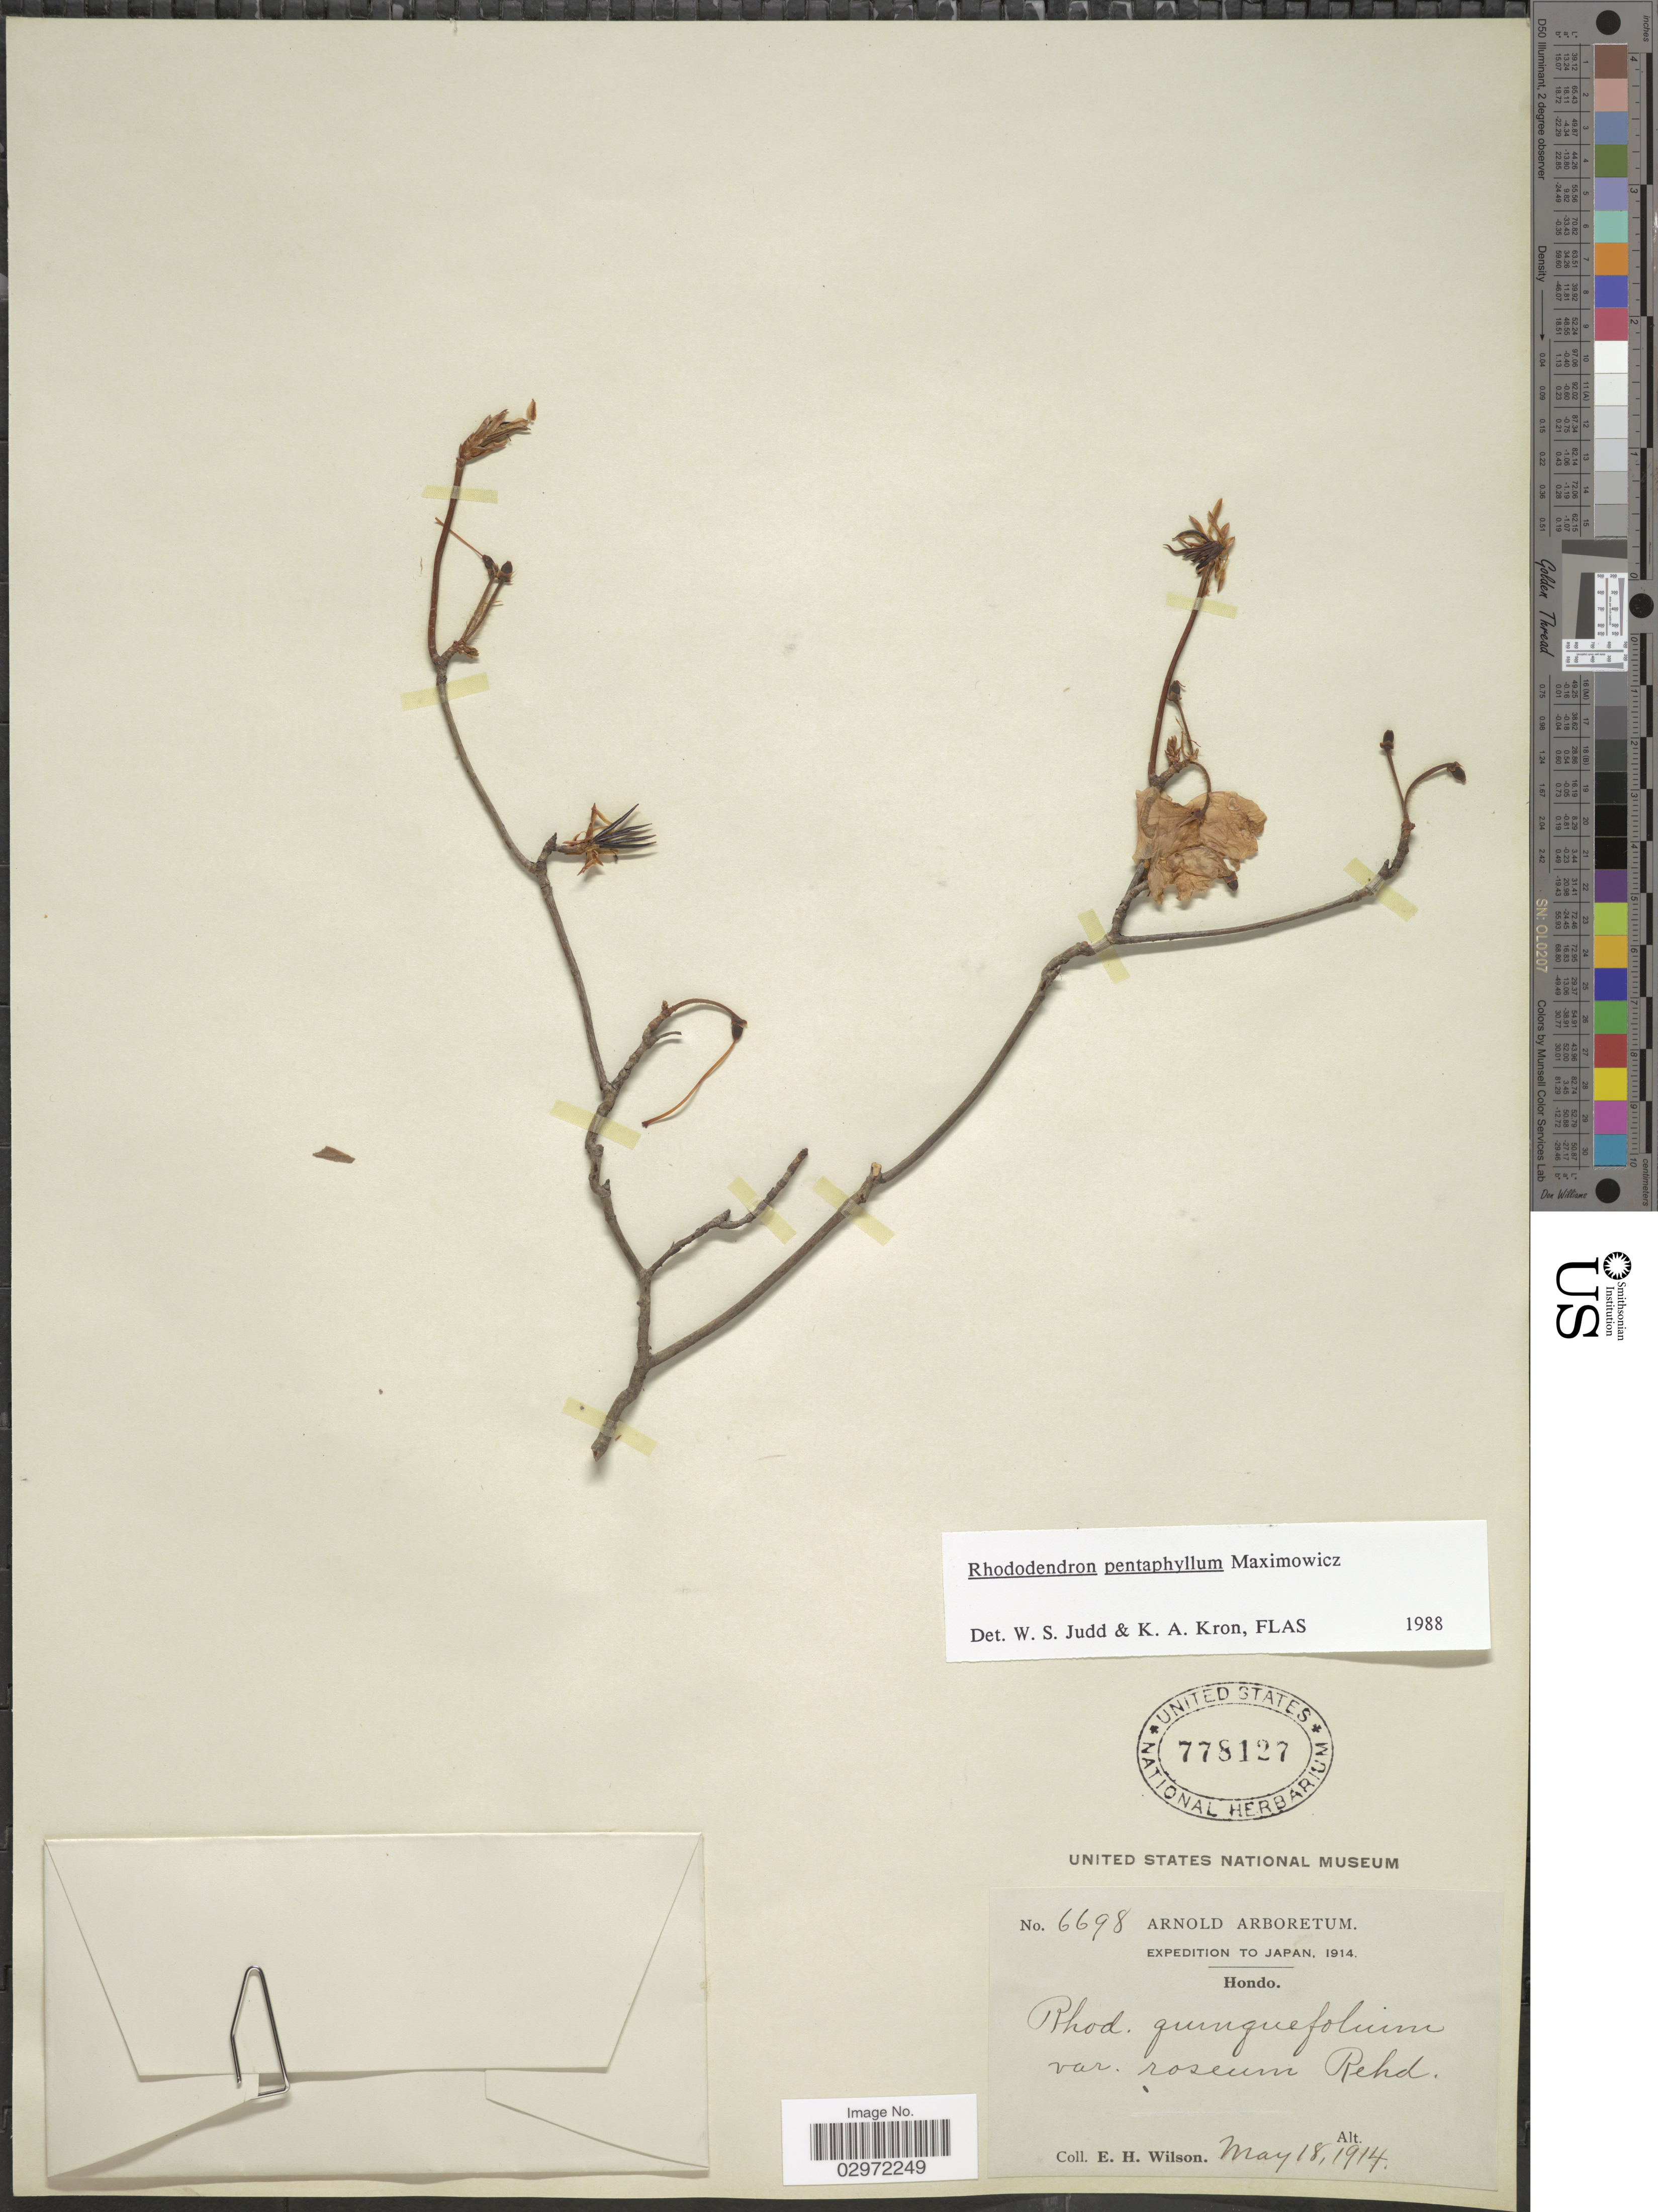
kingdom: Plantae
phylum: Tracheophyta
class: Magnoliopsida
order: Ericales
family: Ericaceae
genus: Rhododendron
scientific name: Rhododendron pentaphyllum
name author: Maxim.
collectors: E. Wilson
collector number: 6698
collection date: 1914-05-18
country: Japan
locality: Hondo.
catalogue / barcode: US 778127